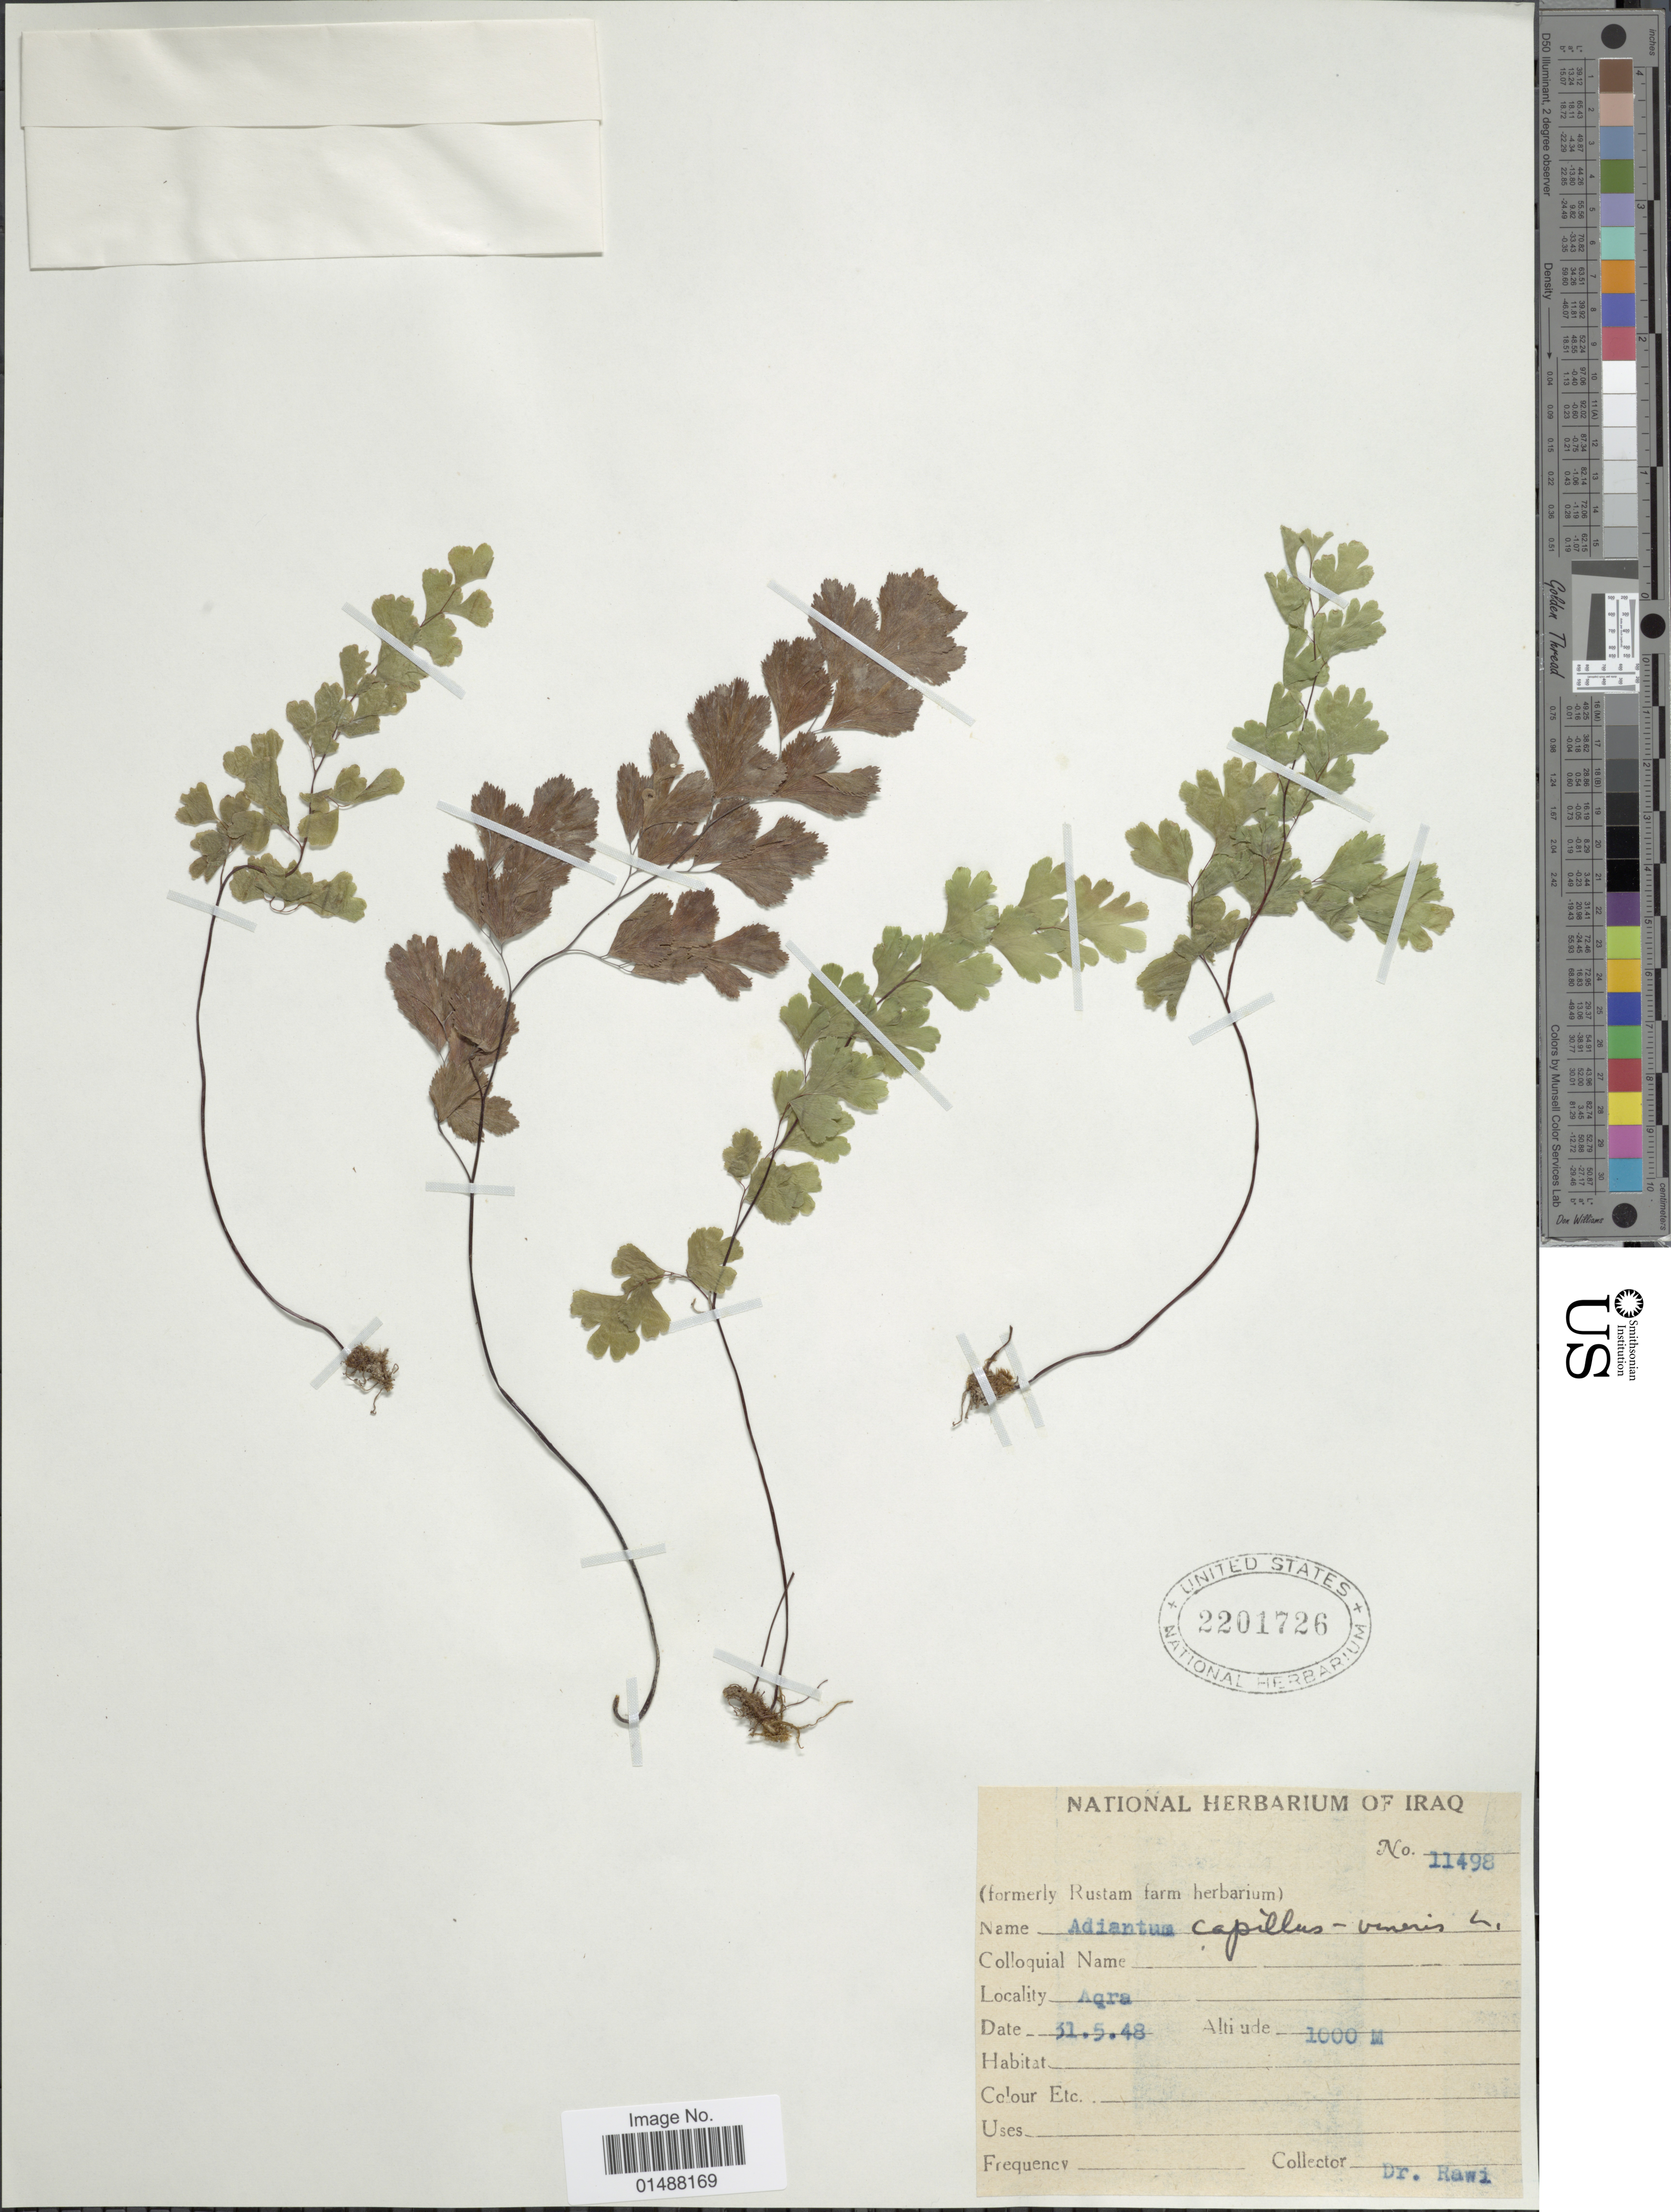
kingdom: Plantae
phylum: Tracheophyta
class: Polypodiopsida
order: Polypodiales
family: Pteridaceae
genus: Adiantum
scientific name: Adiantum capillus-veneris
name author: L.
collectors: -. Rawi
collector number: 11498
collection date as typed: Transcribed d/m/y: 31/5/48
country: Iraq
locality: Aqra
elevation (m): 1000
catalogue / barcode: US 2201726